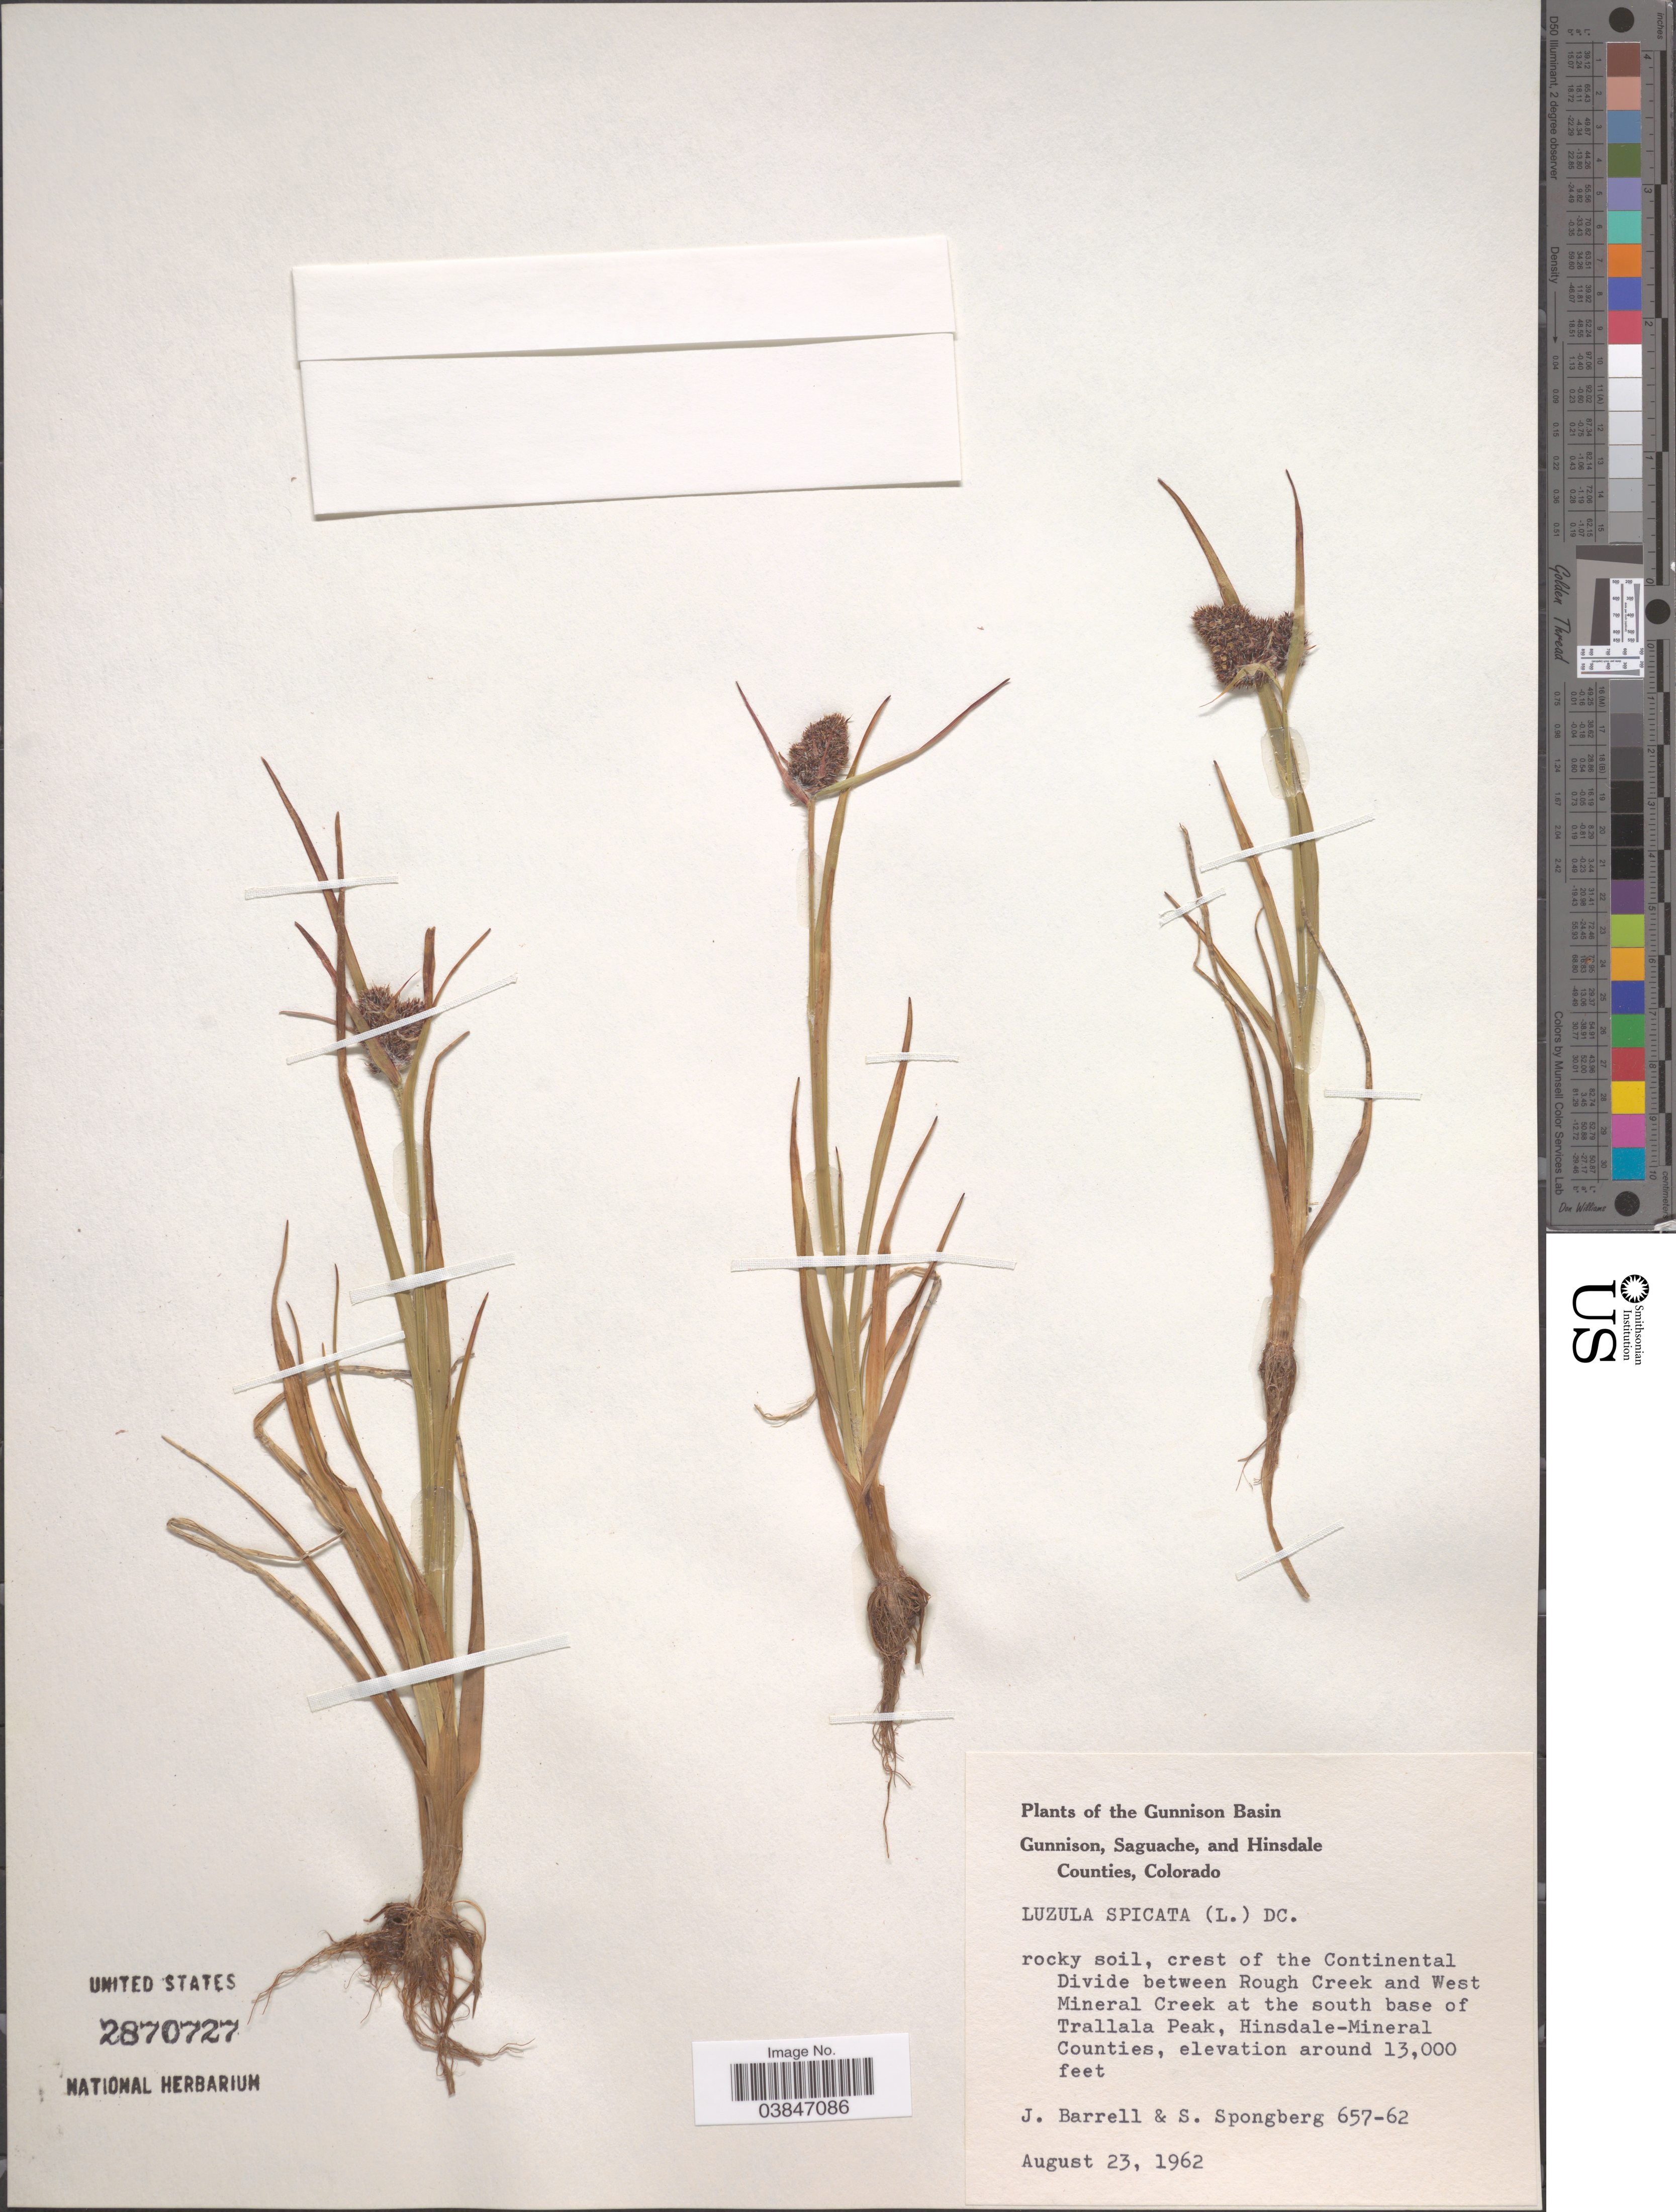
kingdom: Plantae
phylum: Tracheophyta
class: Liliopsida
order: Poales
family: Juncaceae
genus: Luzula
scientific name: Luzula spicata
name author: (L.) DC.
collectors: J. Barrell & S. A.Spongberg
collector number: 657-62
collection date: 1962-08-23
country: United States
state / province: Colorado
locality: Divide between Rough Creek and West Mineral Creek at the south base of Trallala Peak, Hinsdale-Mineral Counties.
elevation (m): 3962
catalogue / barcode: US 2870727